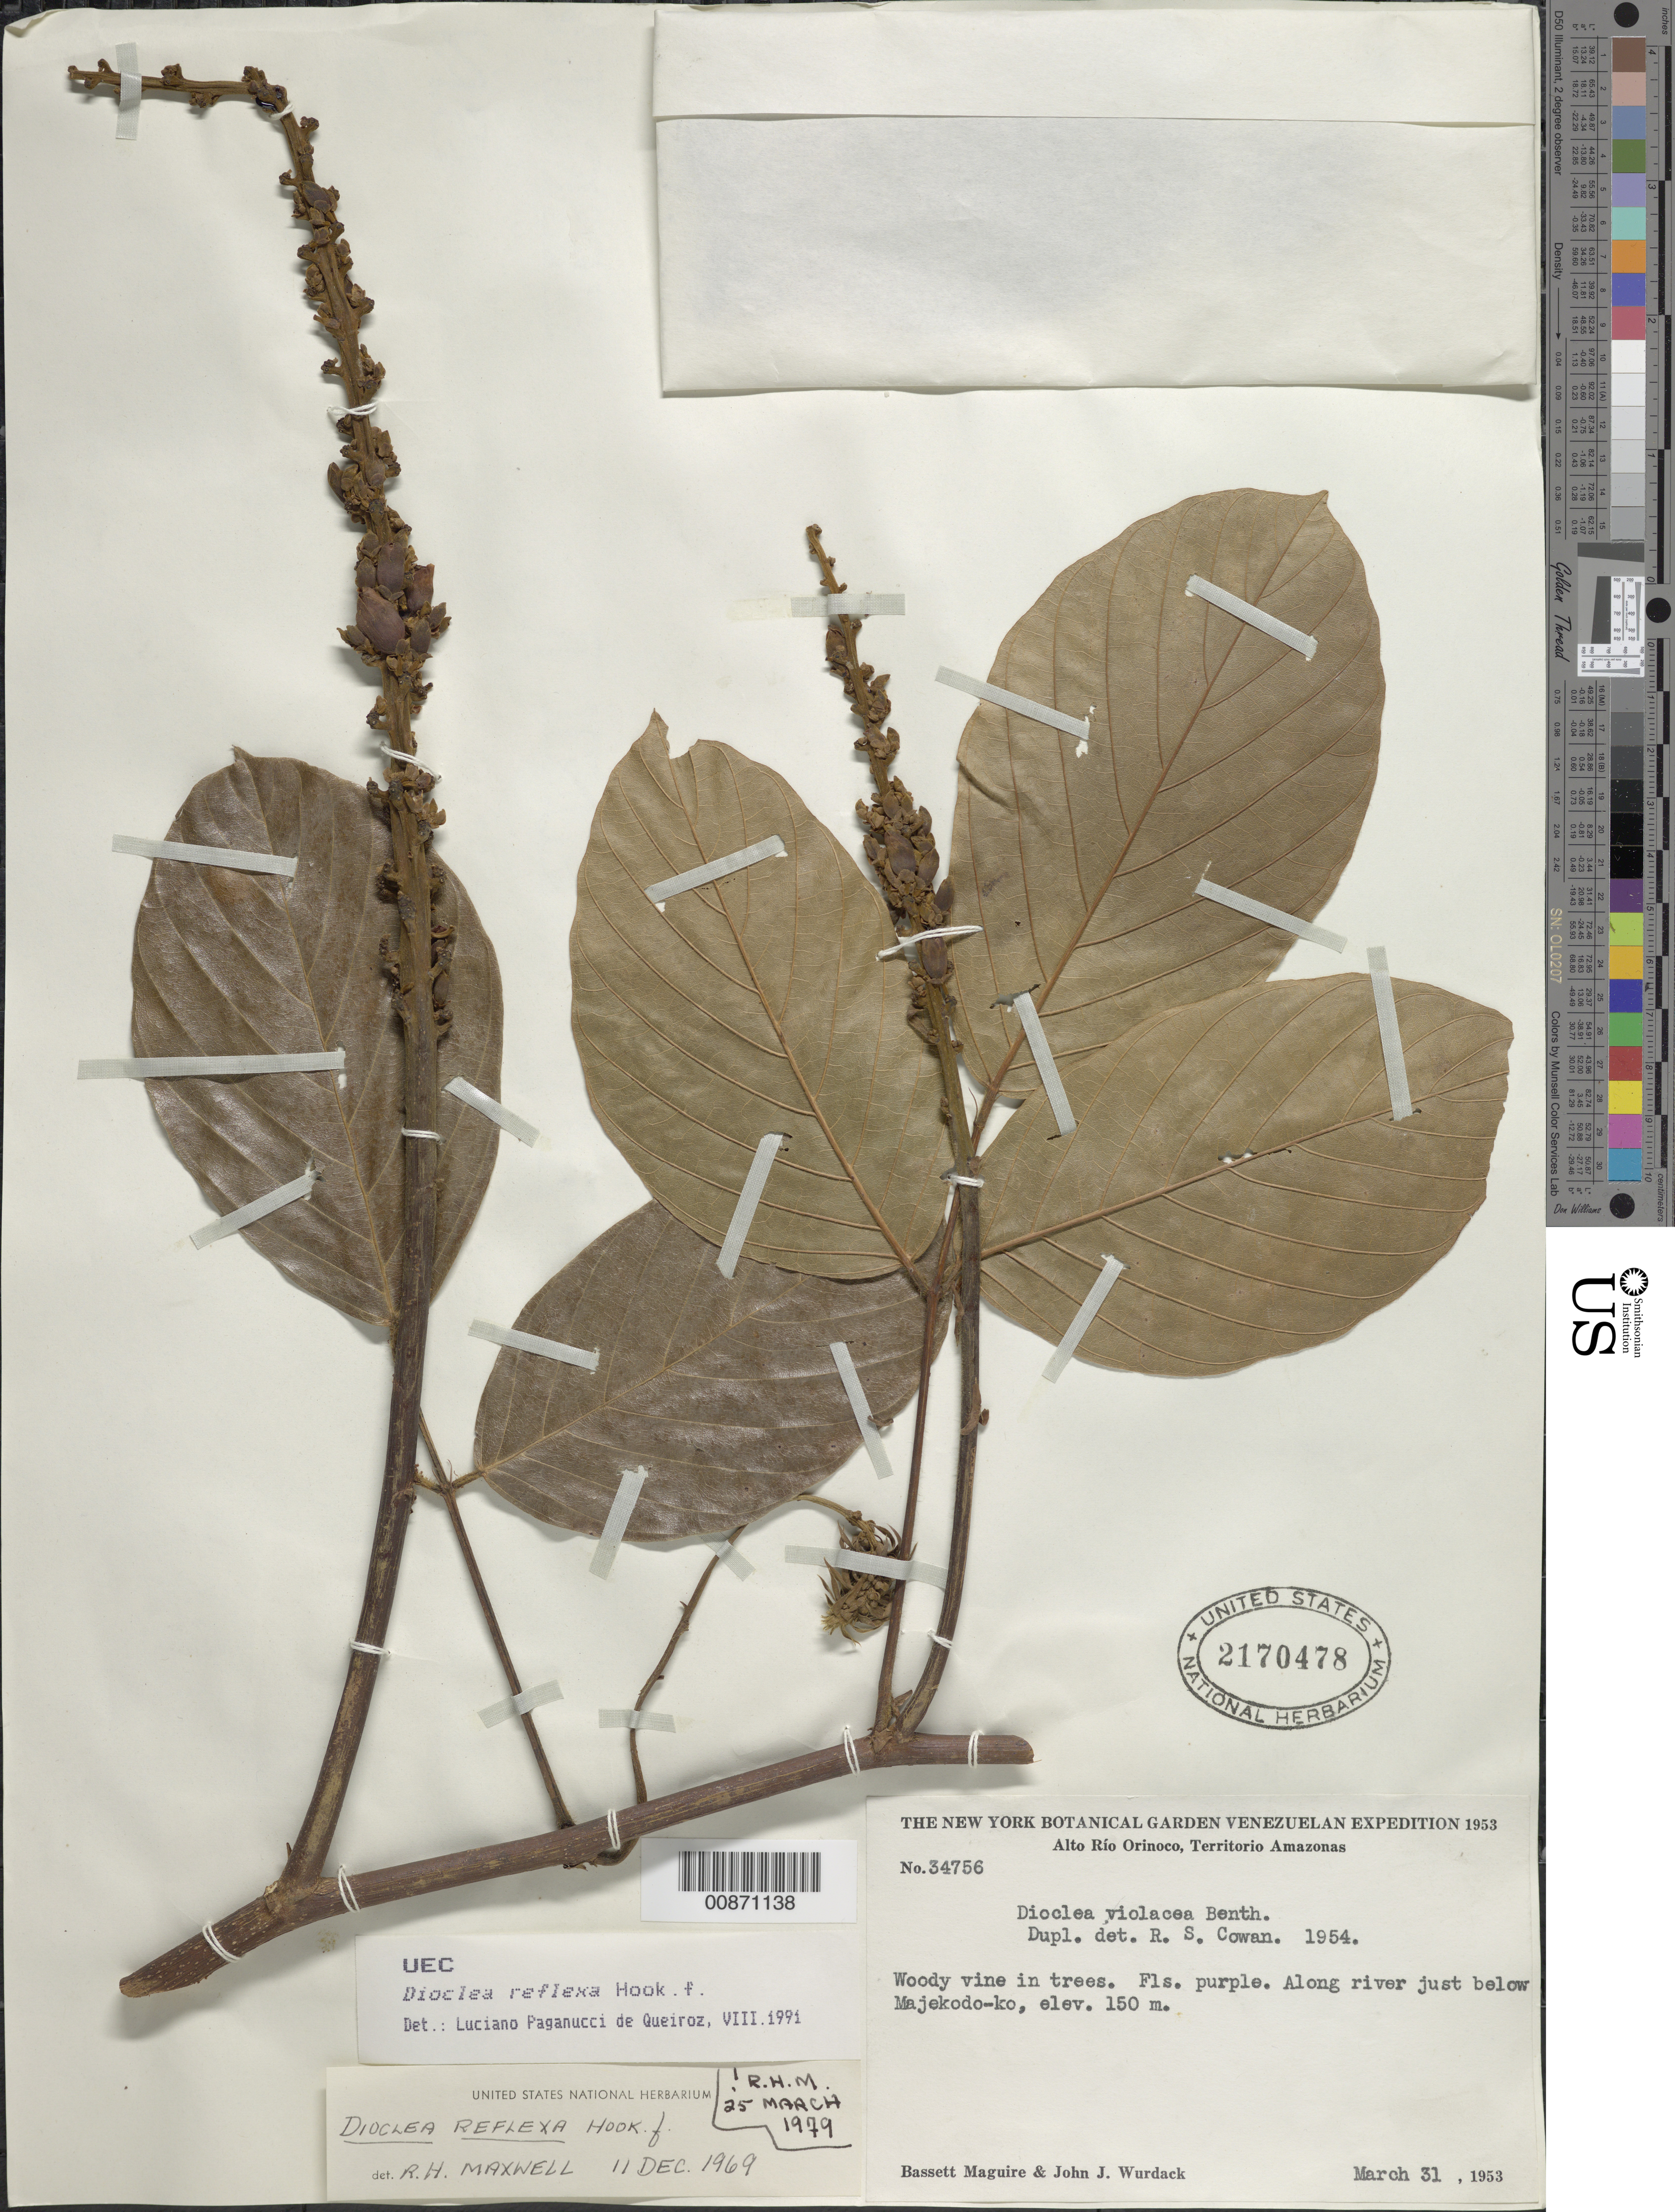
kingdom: Plantae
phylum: Tracheophyta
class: Magnoliopsida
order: Fabales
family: Fabaceae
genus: Macropsychanthus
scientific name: Macropsychanthus comosus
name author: (G. Mey.) L.P. Queiroz & Snak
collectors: B. Maguire & J. J. Wurdack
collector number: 34756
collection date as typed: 31-Mar-53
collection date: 1953-03-31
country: Venezuela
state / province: Amazonas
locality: Alto Río Orinoco, Majekodoko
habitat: In trees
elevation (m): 150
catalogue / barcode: US 2170478